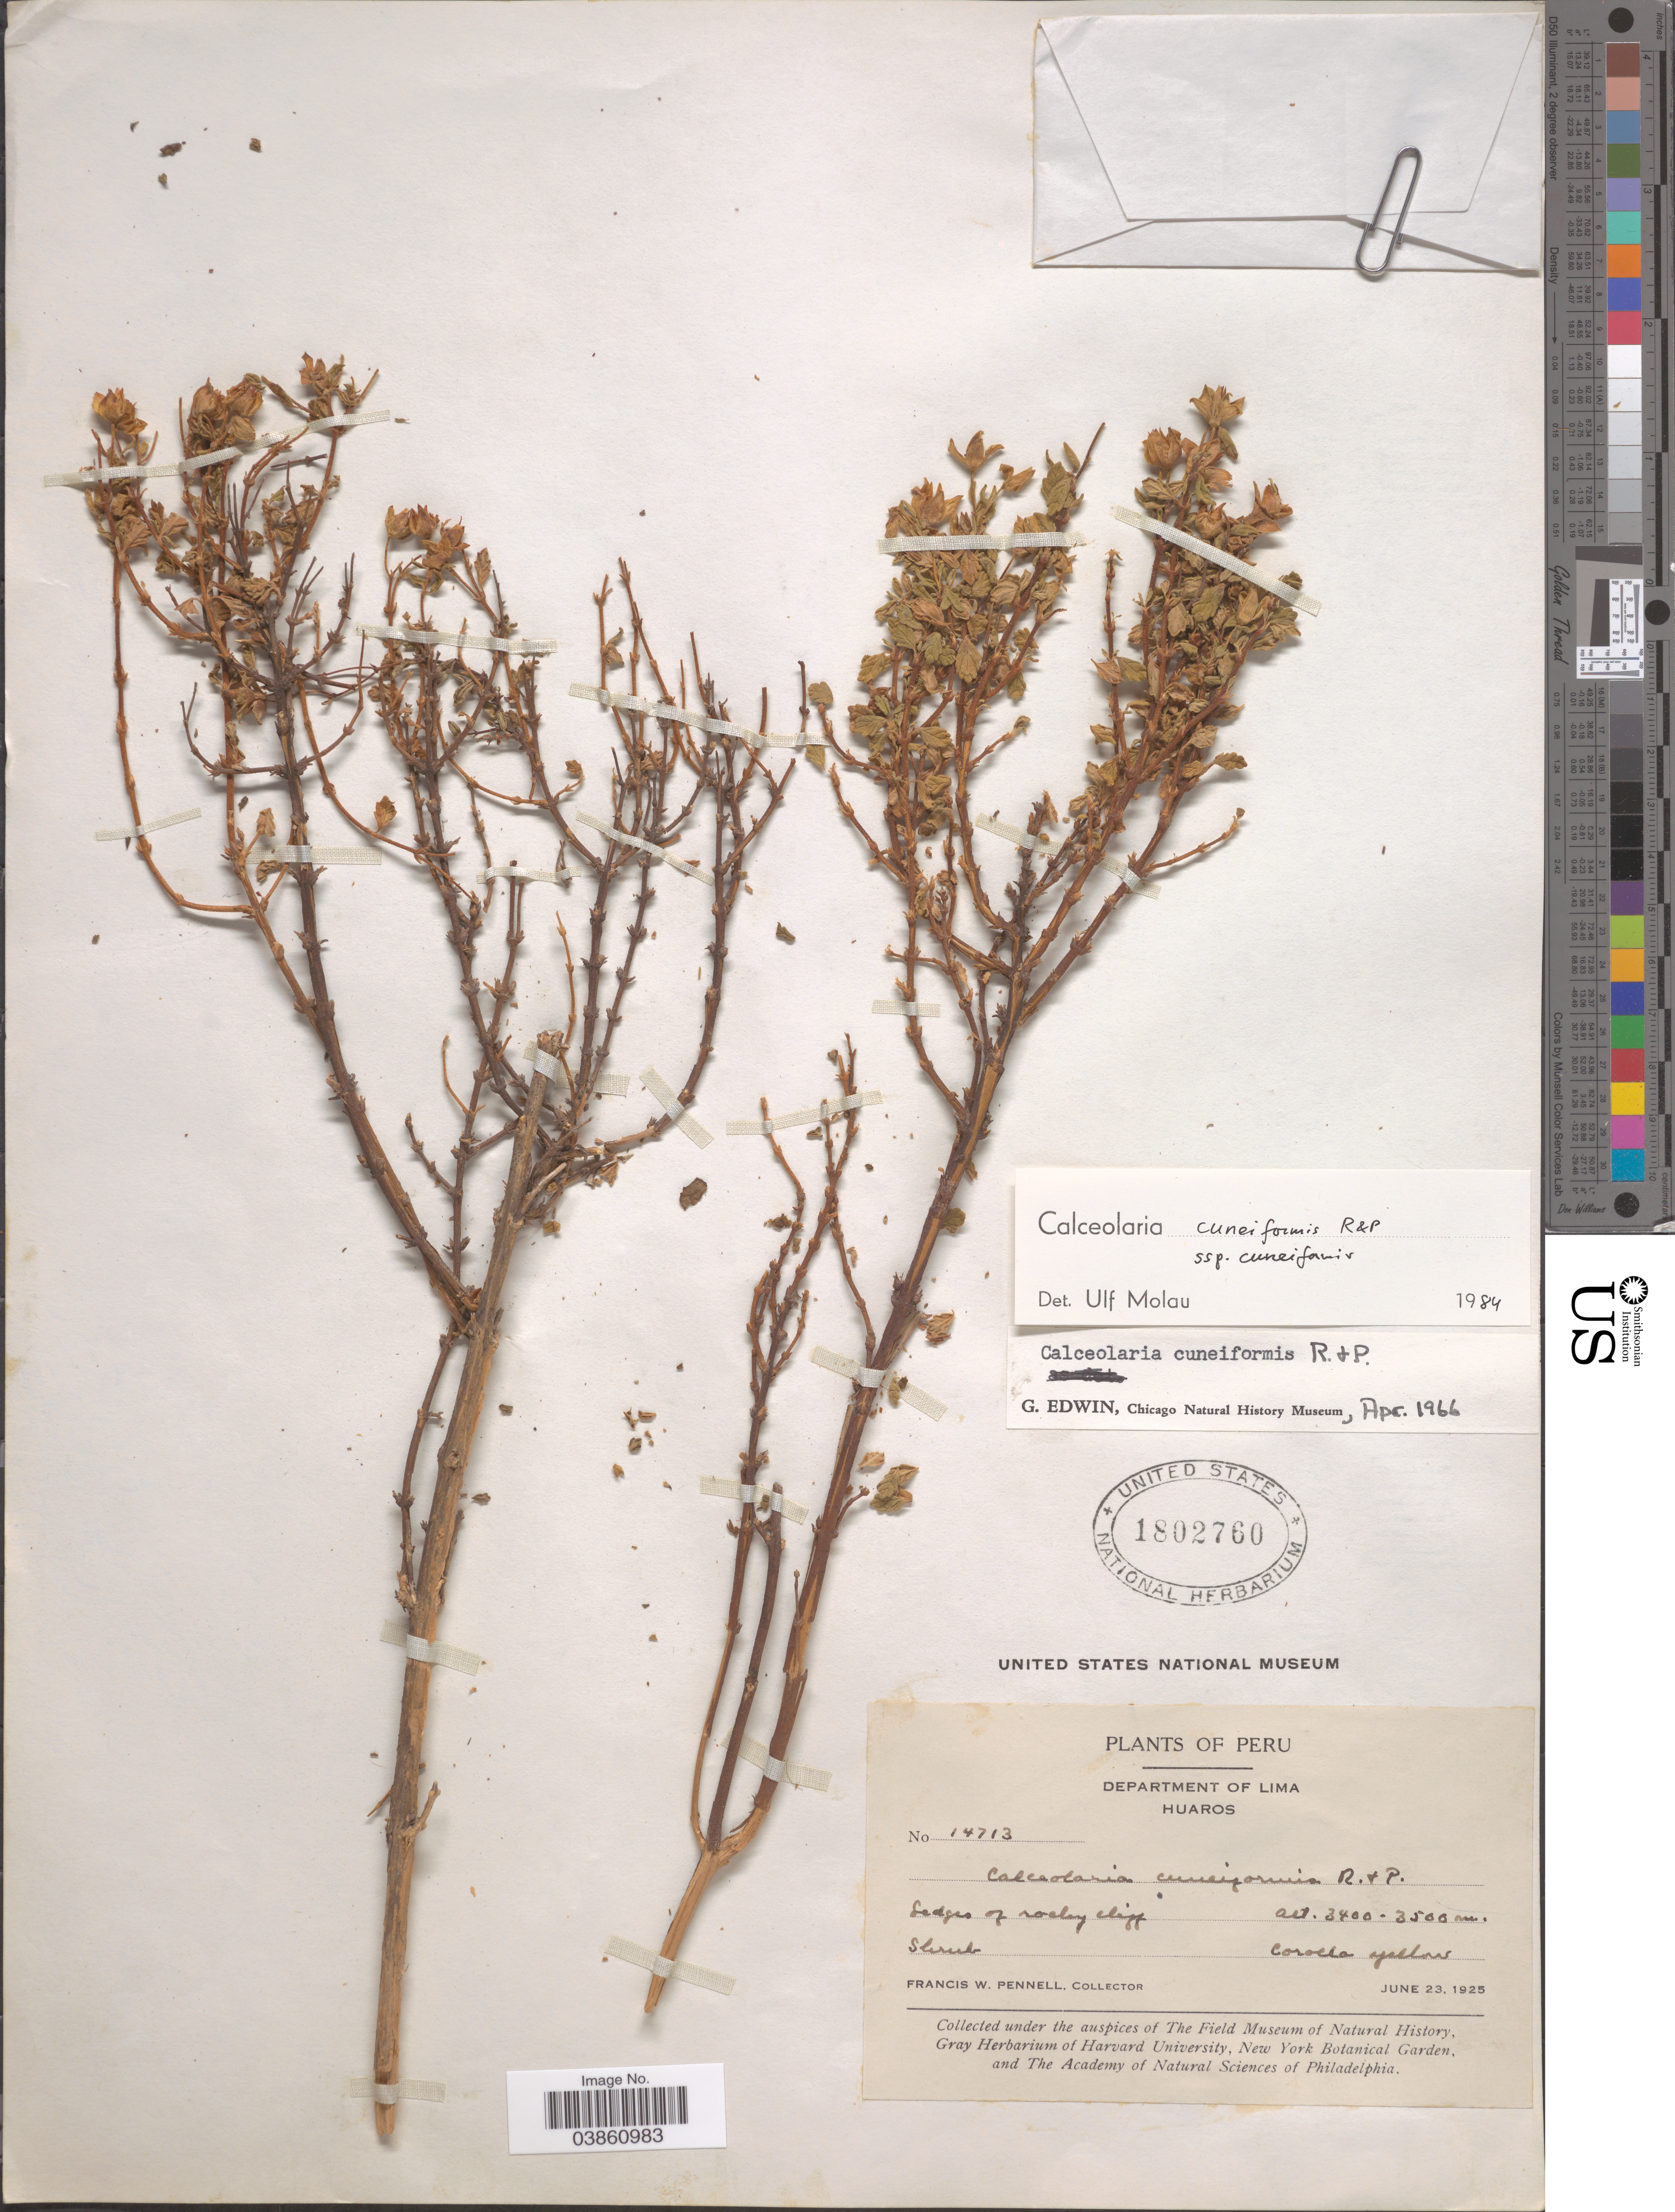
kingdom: Plantae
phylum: Tracheophyta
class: Magnoliopsida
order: Lamiales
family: Calceolariaceae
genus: Calceolaria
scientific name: Calceolaria cuneiformis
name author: Ruiz & Pav.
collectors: F. W. Pennell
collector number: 14713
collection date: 1925-06-23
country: Peru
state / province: Lima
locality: Department of Lima. Huaros.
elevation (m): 3400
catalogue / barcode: US 1802760